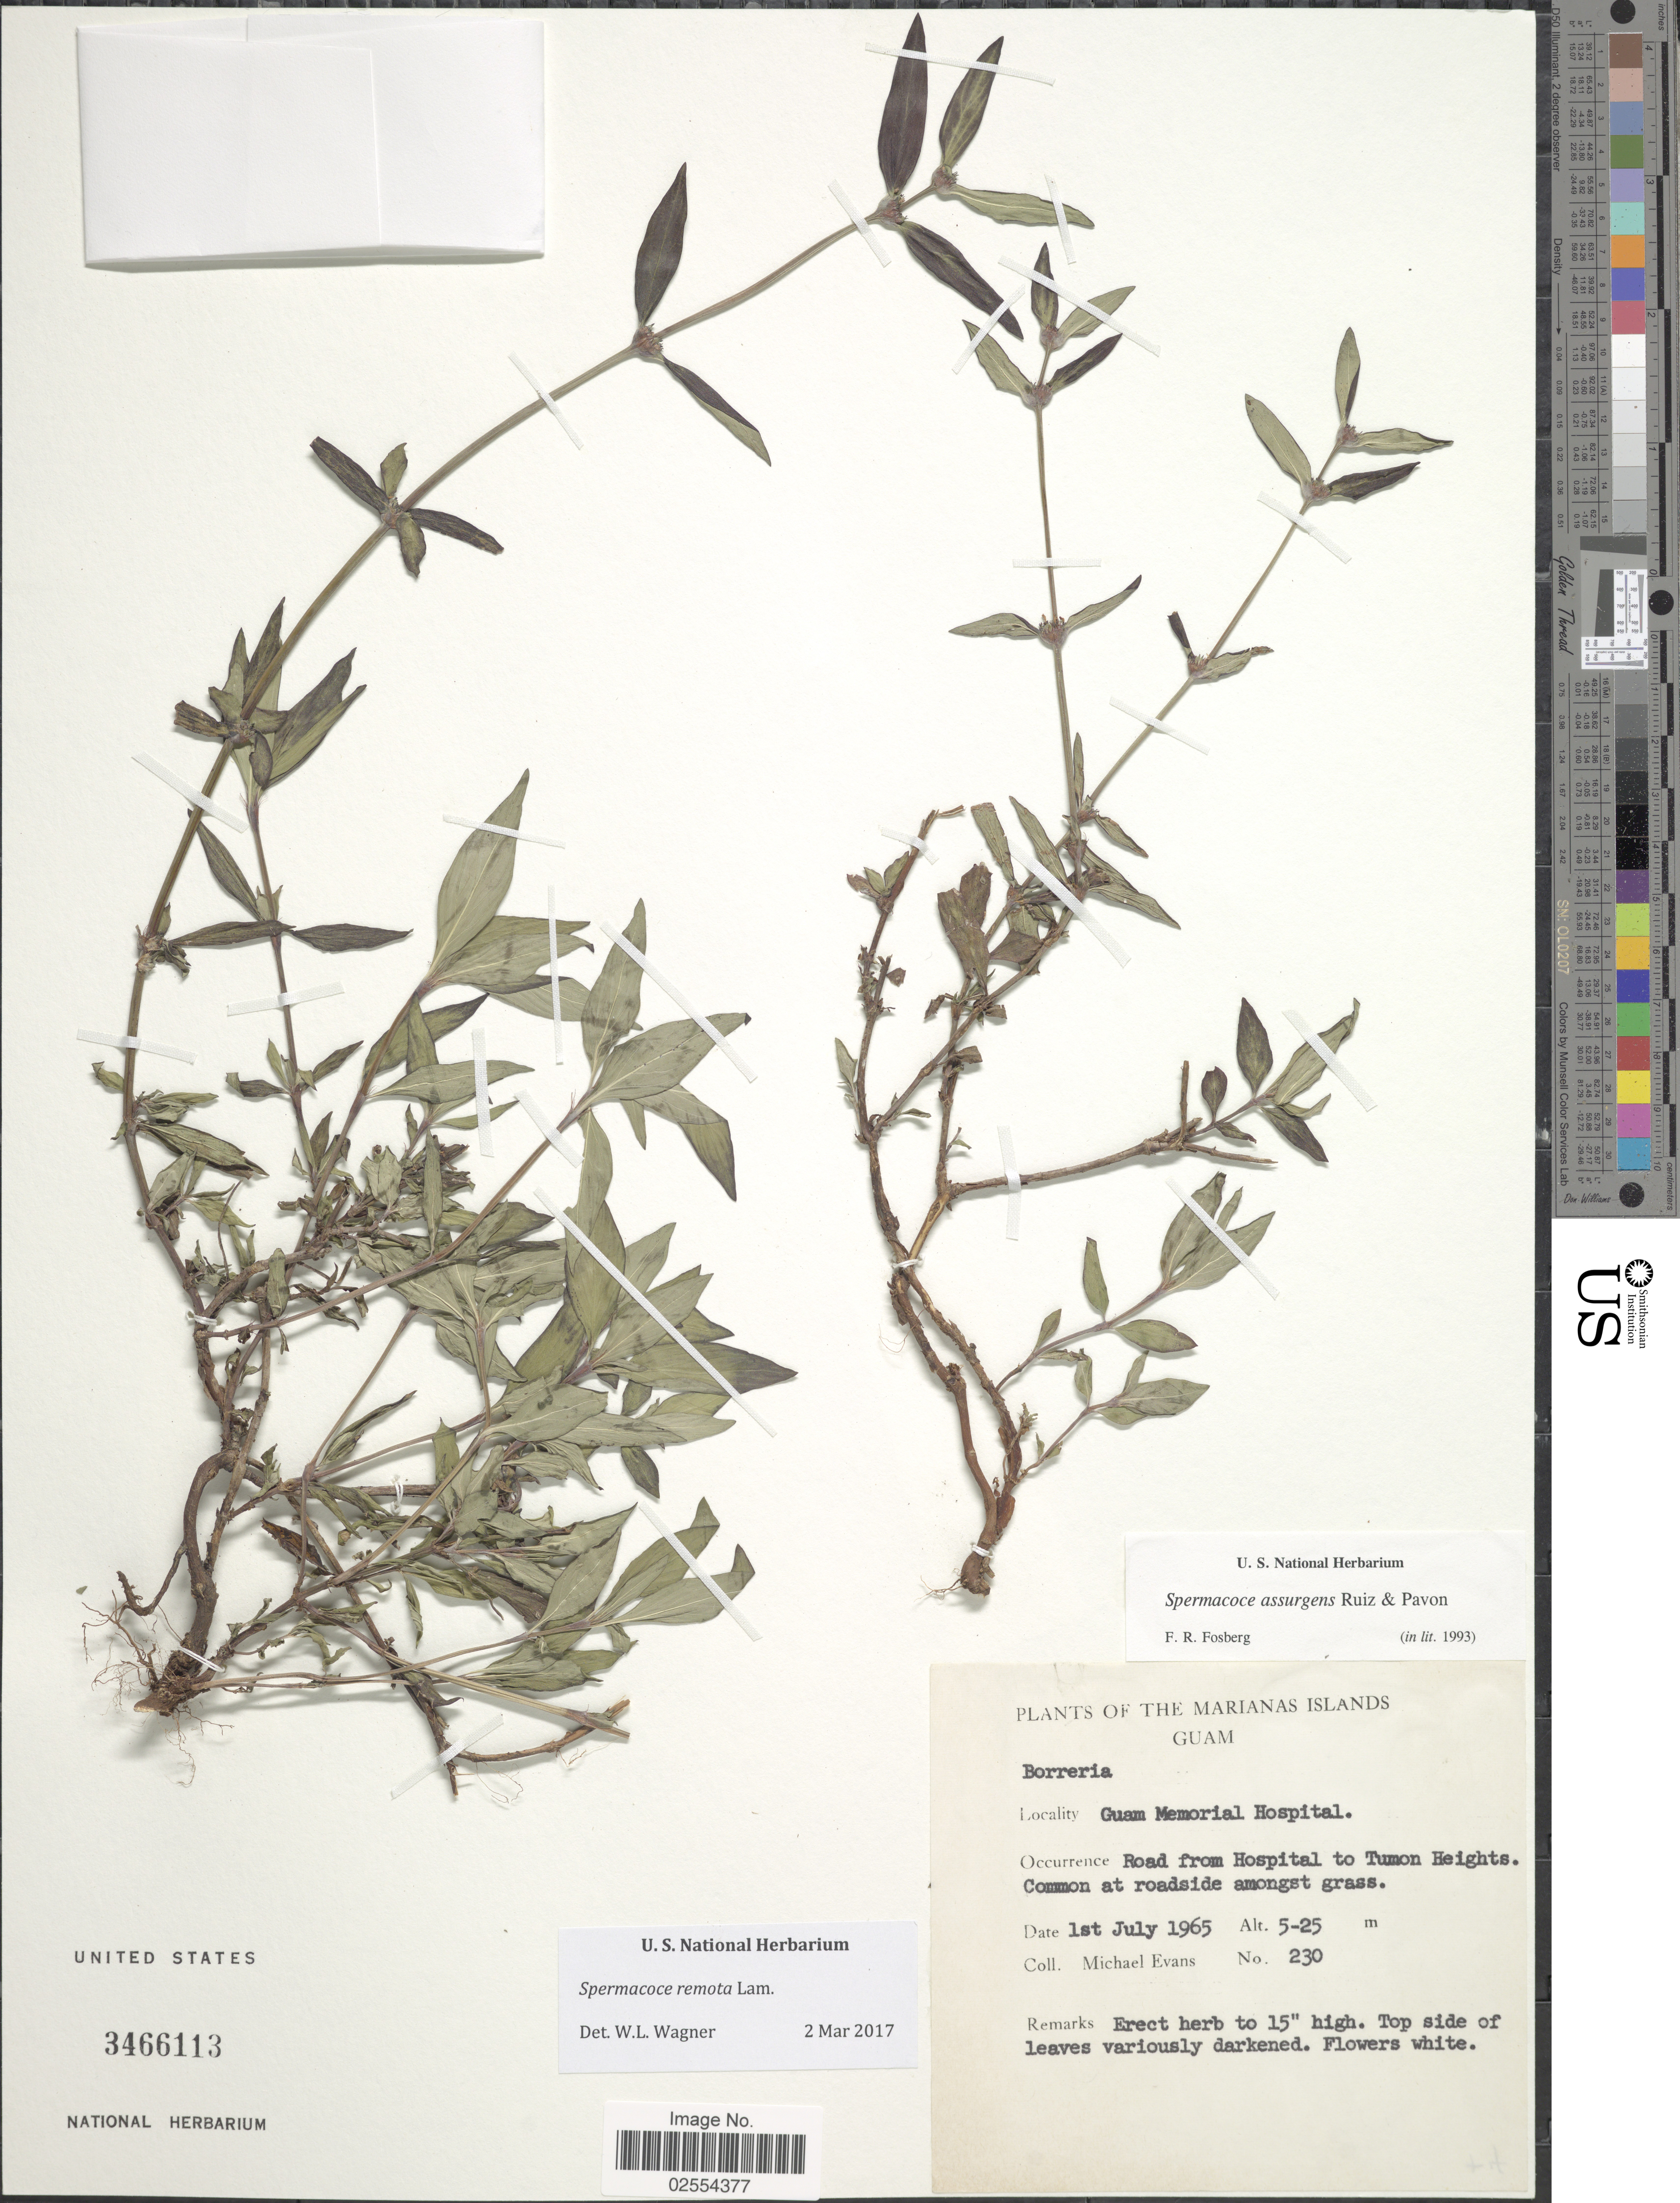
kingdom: Plantae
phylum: Tracheophyta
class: Magnoliopsida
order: Gentianales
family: Rubiaceae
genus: Spermacoce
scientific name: Spermacoce remota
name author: Lam.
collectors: M. Evans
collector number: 230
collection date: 1965-07-01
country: Guam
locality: The Marianas Islands, Memorial Hospital, Road from Hospital to Tumon Heights. Common at roadside amongst grass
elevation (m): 5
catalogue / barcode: US 3466113